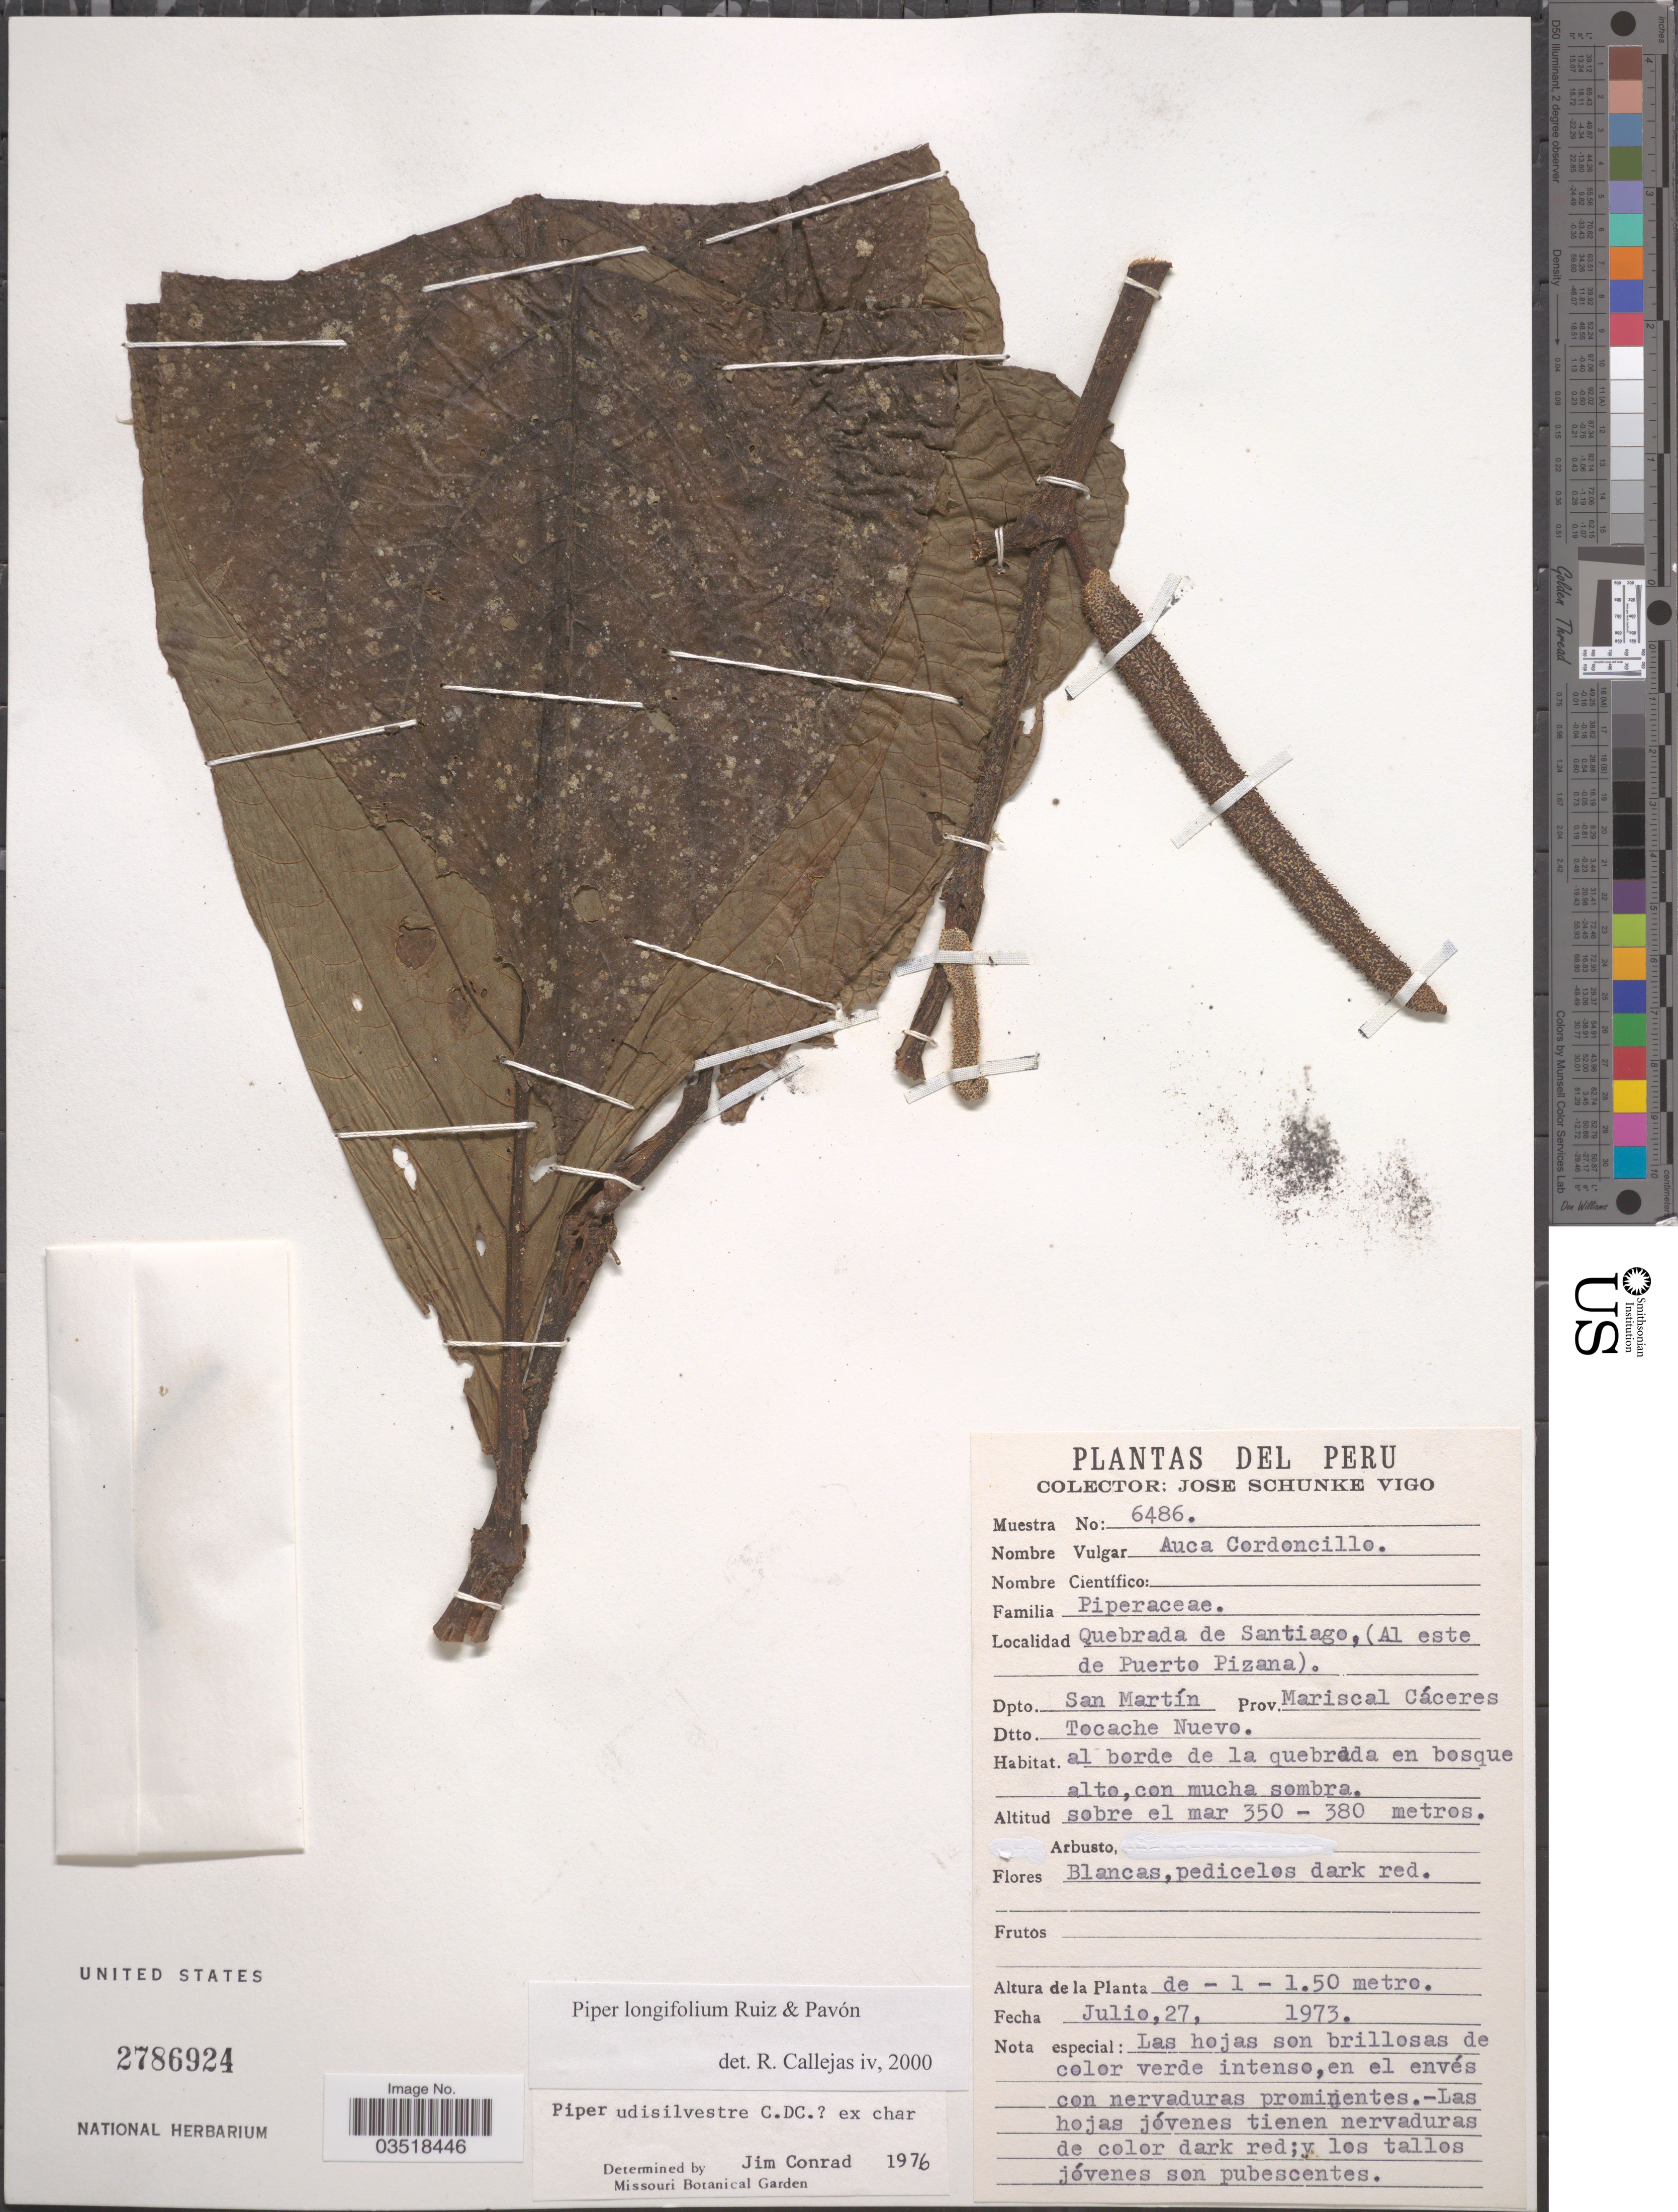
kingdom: Plantae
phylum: Tracheophyta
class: Magnoliopsida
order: Piperales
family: Piperaceae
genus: Piper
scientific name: Piper longifolium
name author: Ruiz & Pav.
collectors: J. Schunke Vigo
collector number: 6486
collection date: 1973-07-27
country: Peru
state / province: San Martín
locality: Quebrada de Santiago, (Al este de Puerto Pizana). Dpto. San Martín, Prov. Mariscal Cáceres. Dtto. Tocache Nuevo.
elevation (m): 350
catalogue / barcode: US 2786924